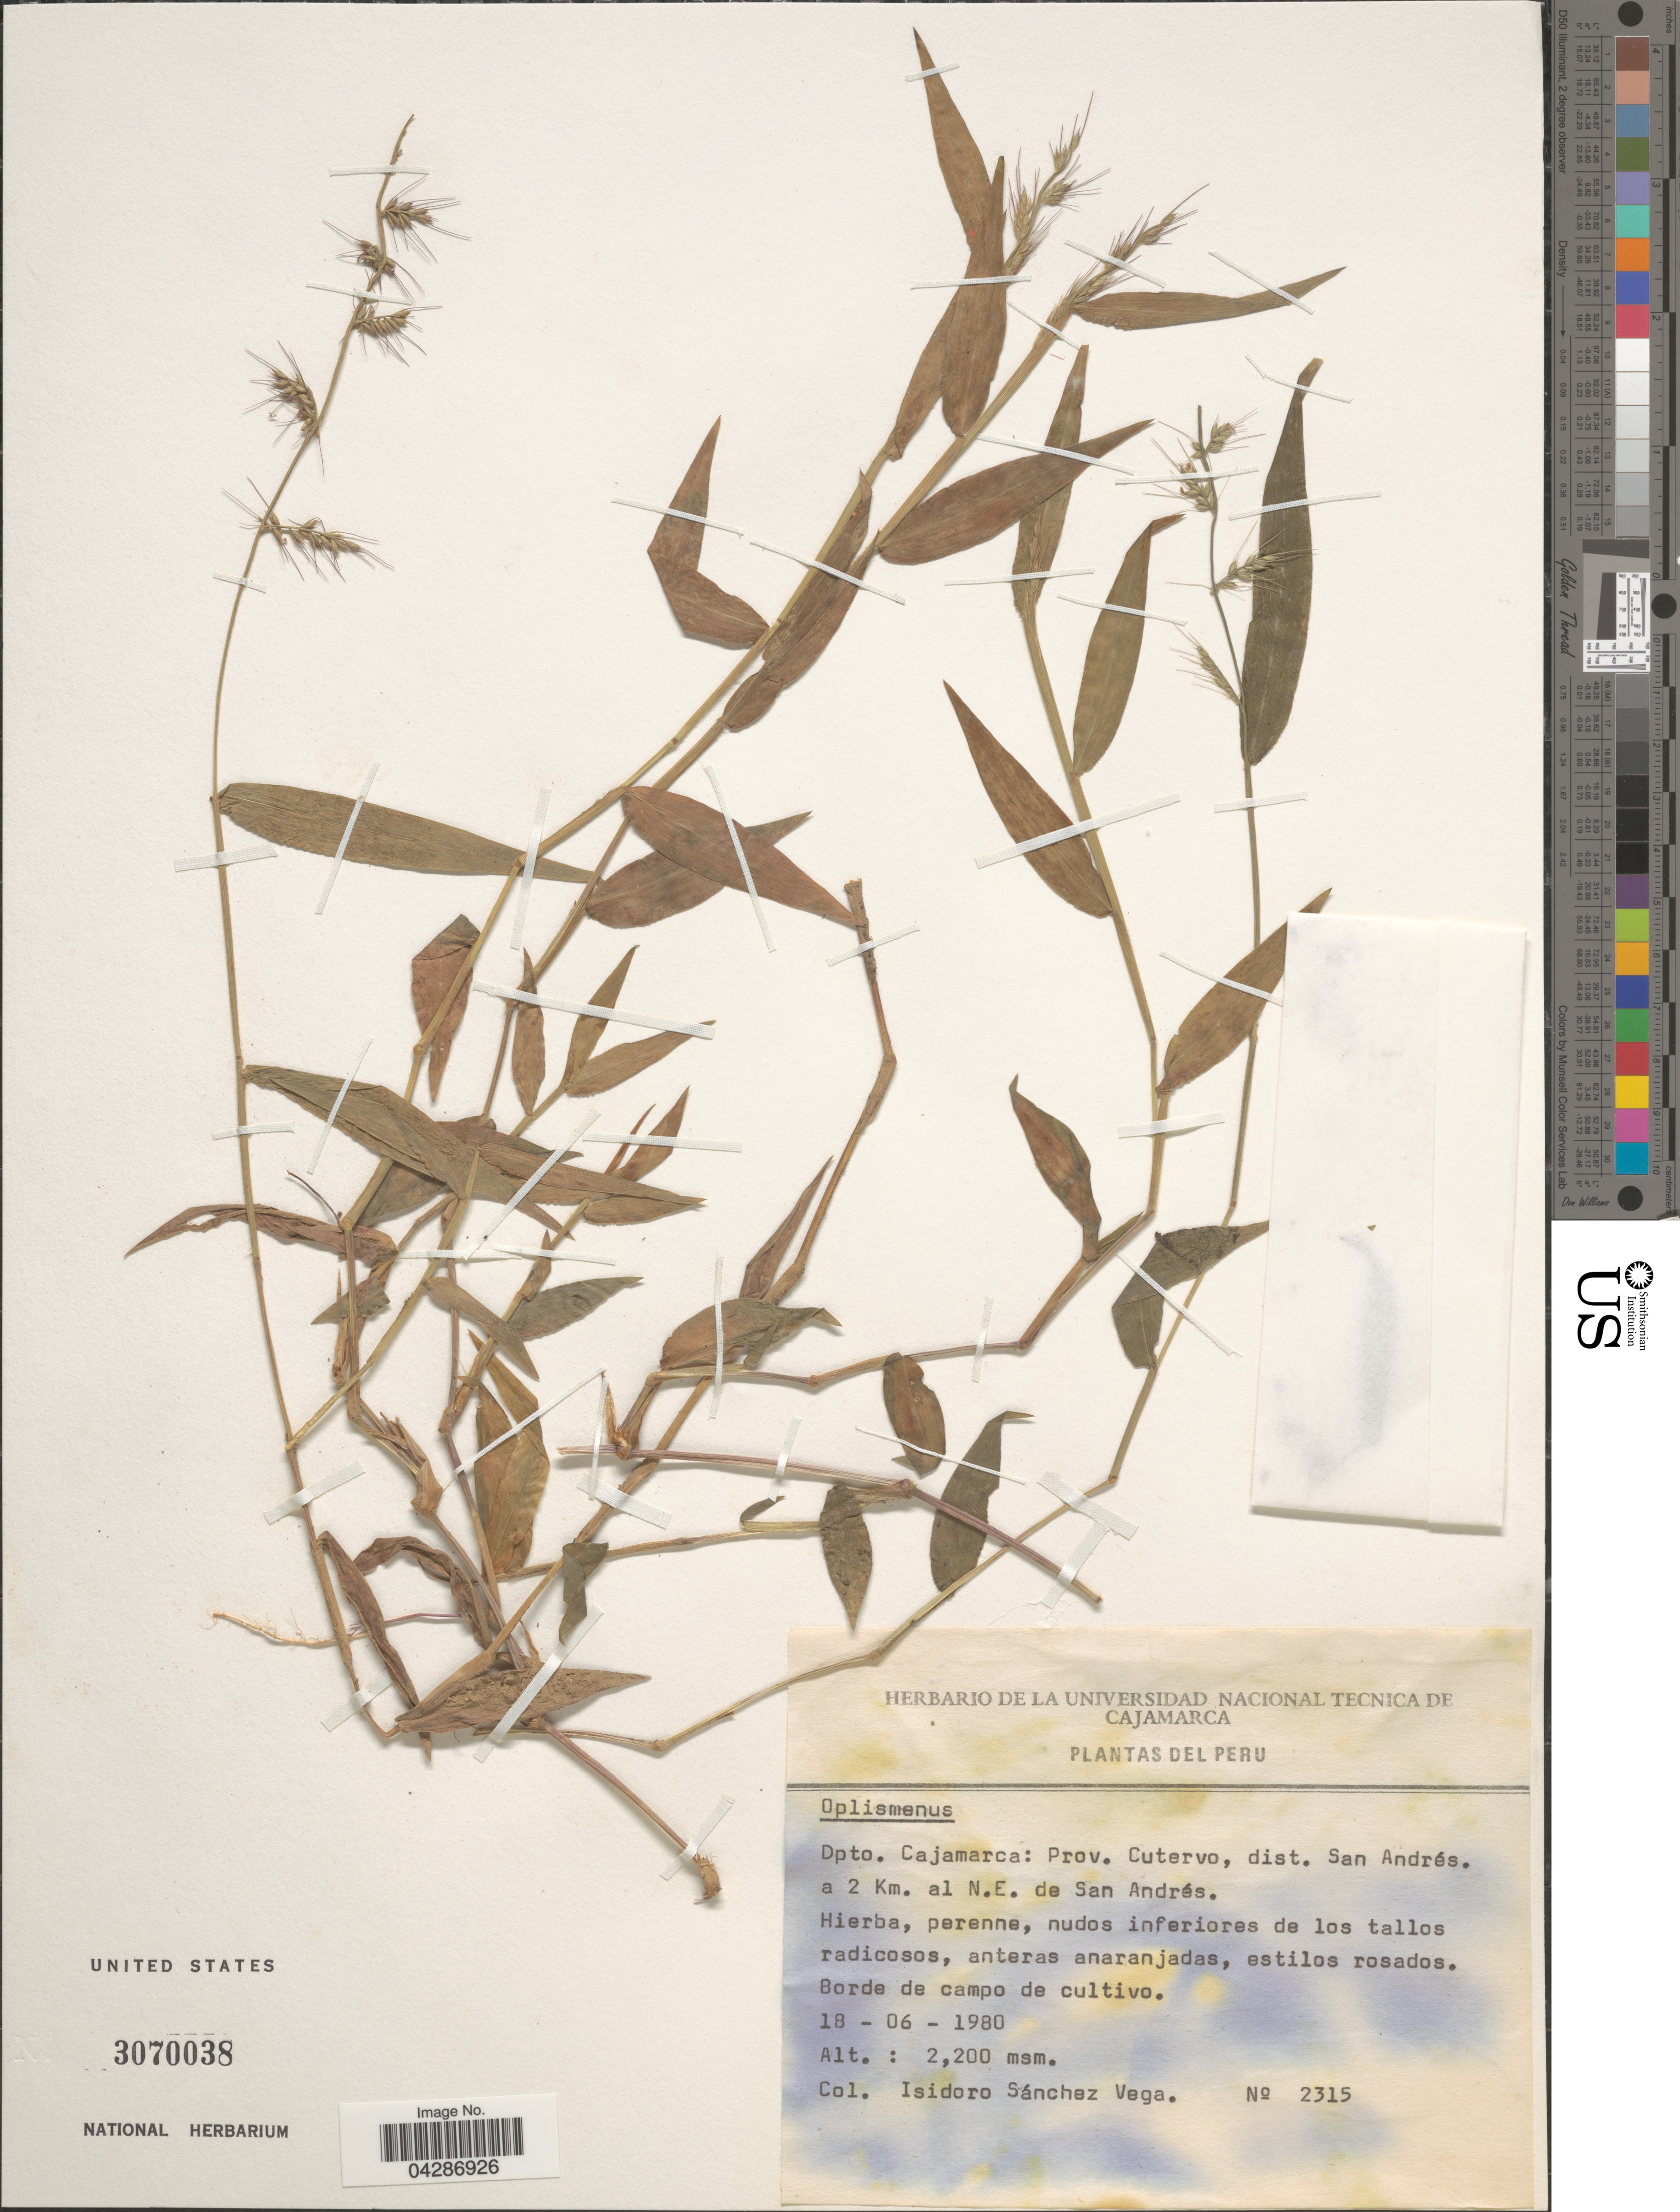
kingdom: Plantae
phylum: Tracheophyta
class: Liliopsida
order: Poales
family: Poaceae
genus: Oplismenus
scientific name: Oplismenus sp.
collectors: I. Sánchez Vega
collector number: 2315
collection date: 1980-06-18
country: Peru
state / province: Cajamarca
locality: Dpto. Cajamarca: Prov. Cutervo, dist. San Andrés. a 2 Km. al N. E. de San Andrés. Borde de campo de cultivo.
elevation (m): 2200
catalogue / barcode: US 3070038